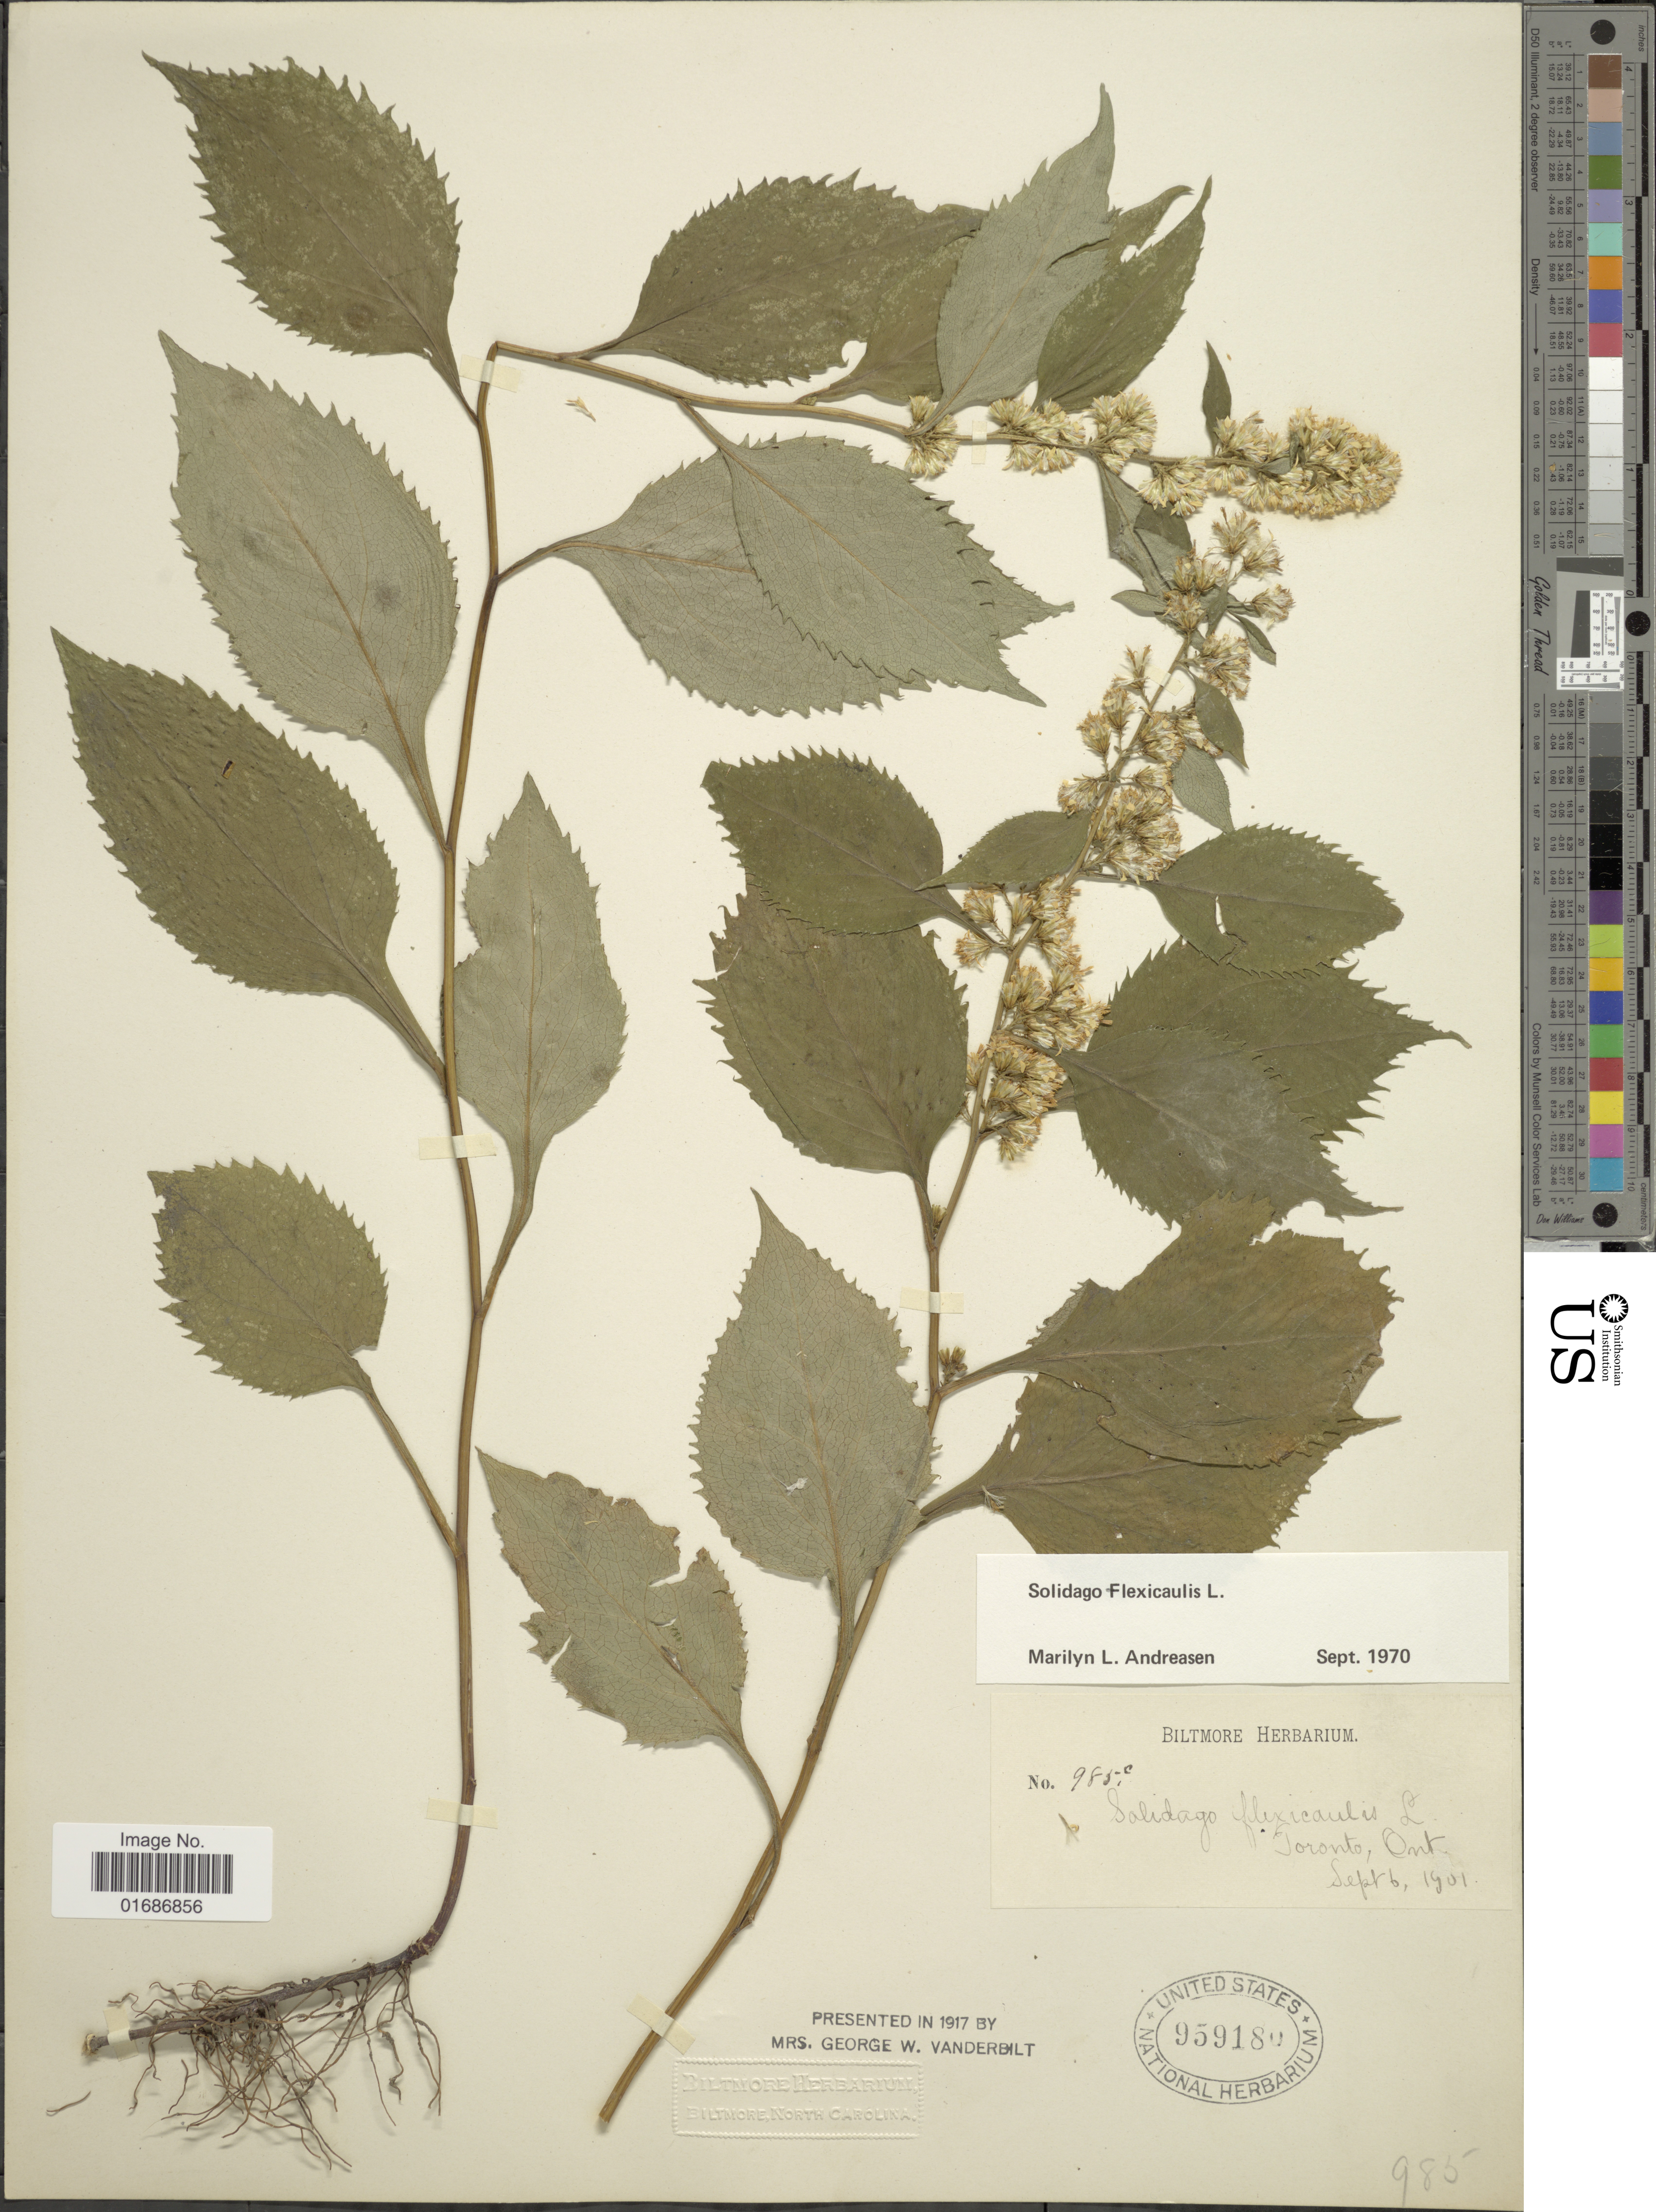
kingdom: Plantae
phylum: Tracheophyta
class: Magnoliopsida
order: Asterales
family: Asteraceae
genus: Solidago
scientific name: Solidago flexicaulis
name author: L.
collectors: ex herb. Biltmore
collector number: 985c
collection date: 1901-09-06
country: Canada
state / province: Ontario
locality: Toronto, Ont.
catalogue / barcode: US 959189